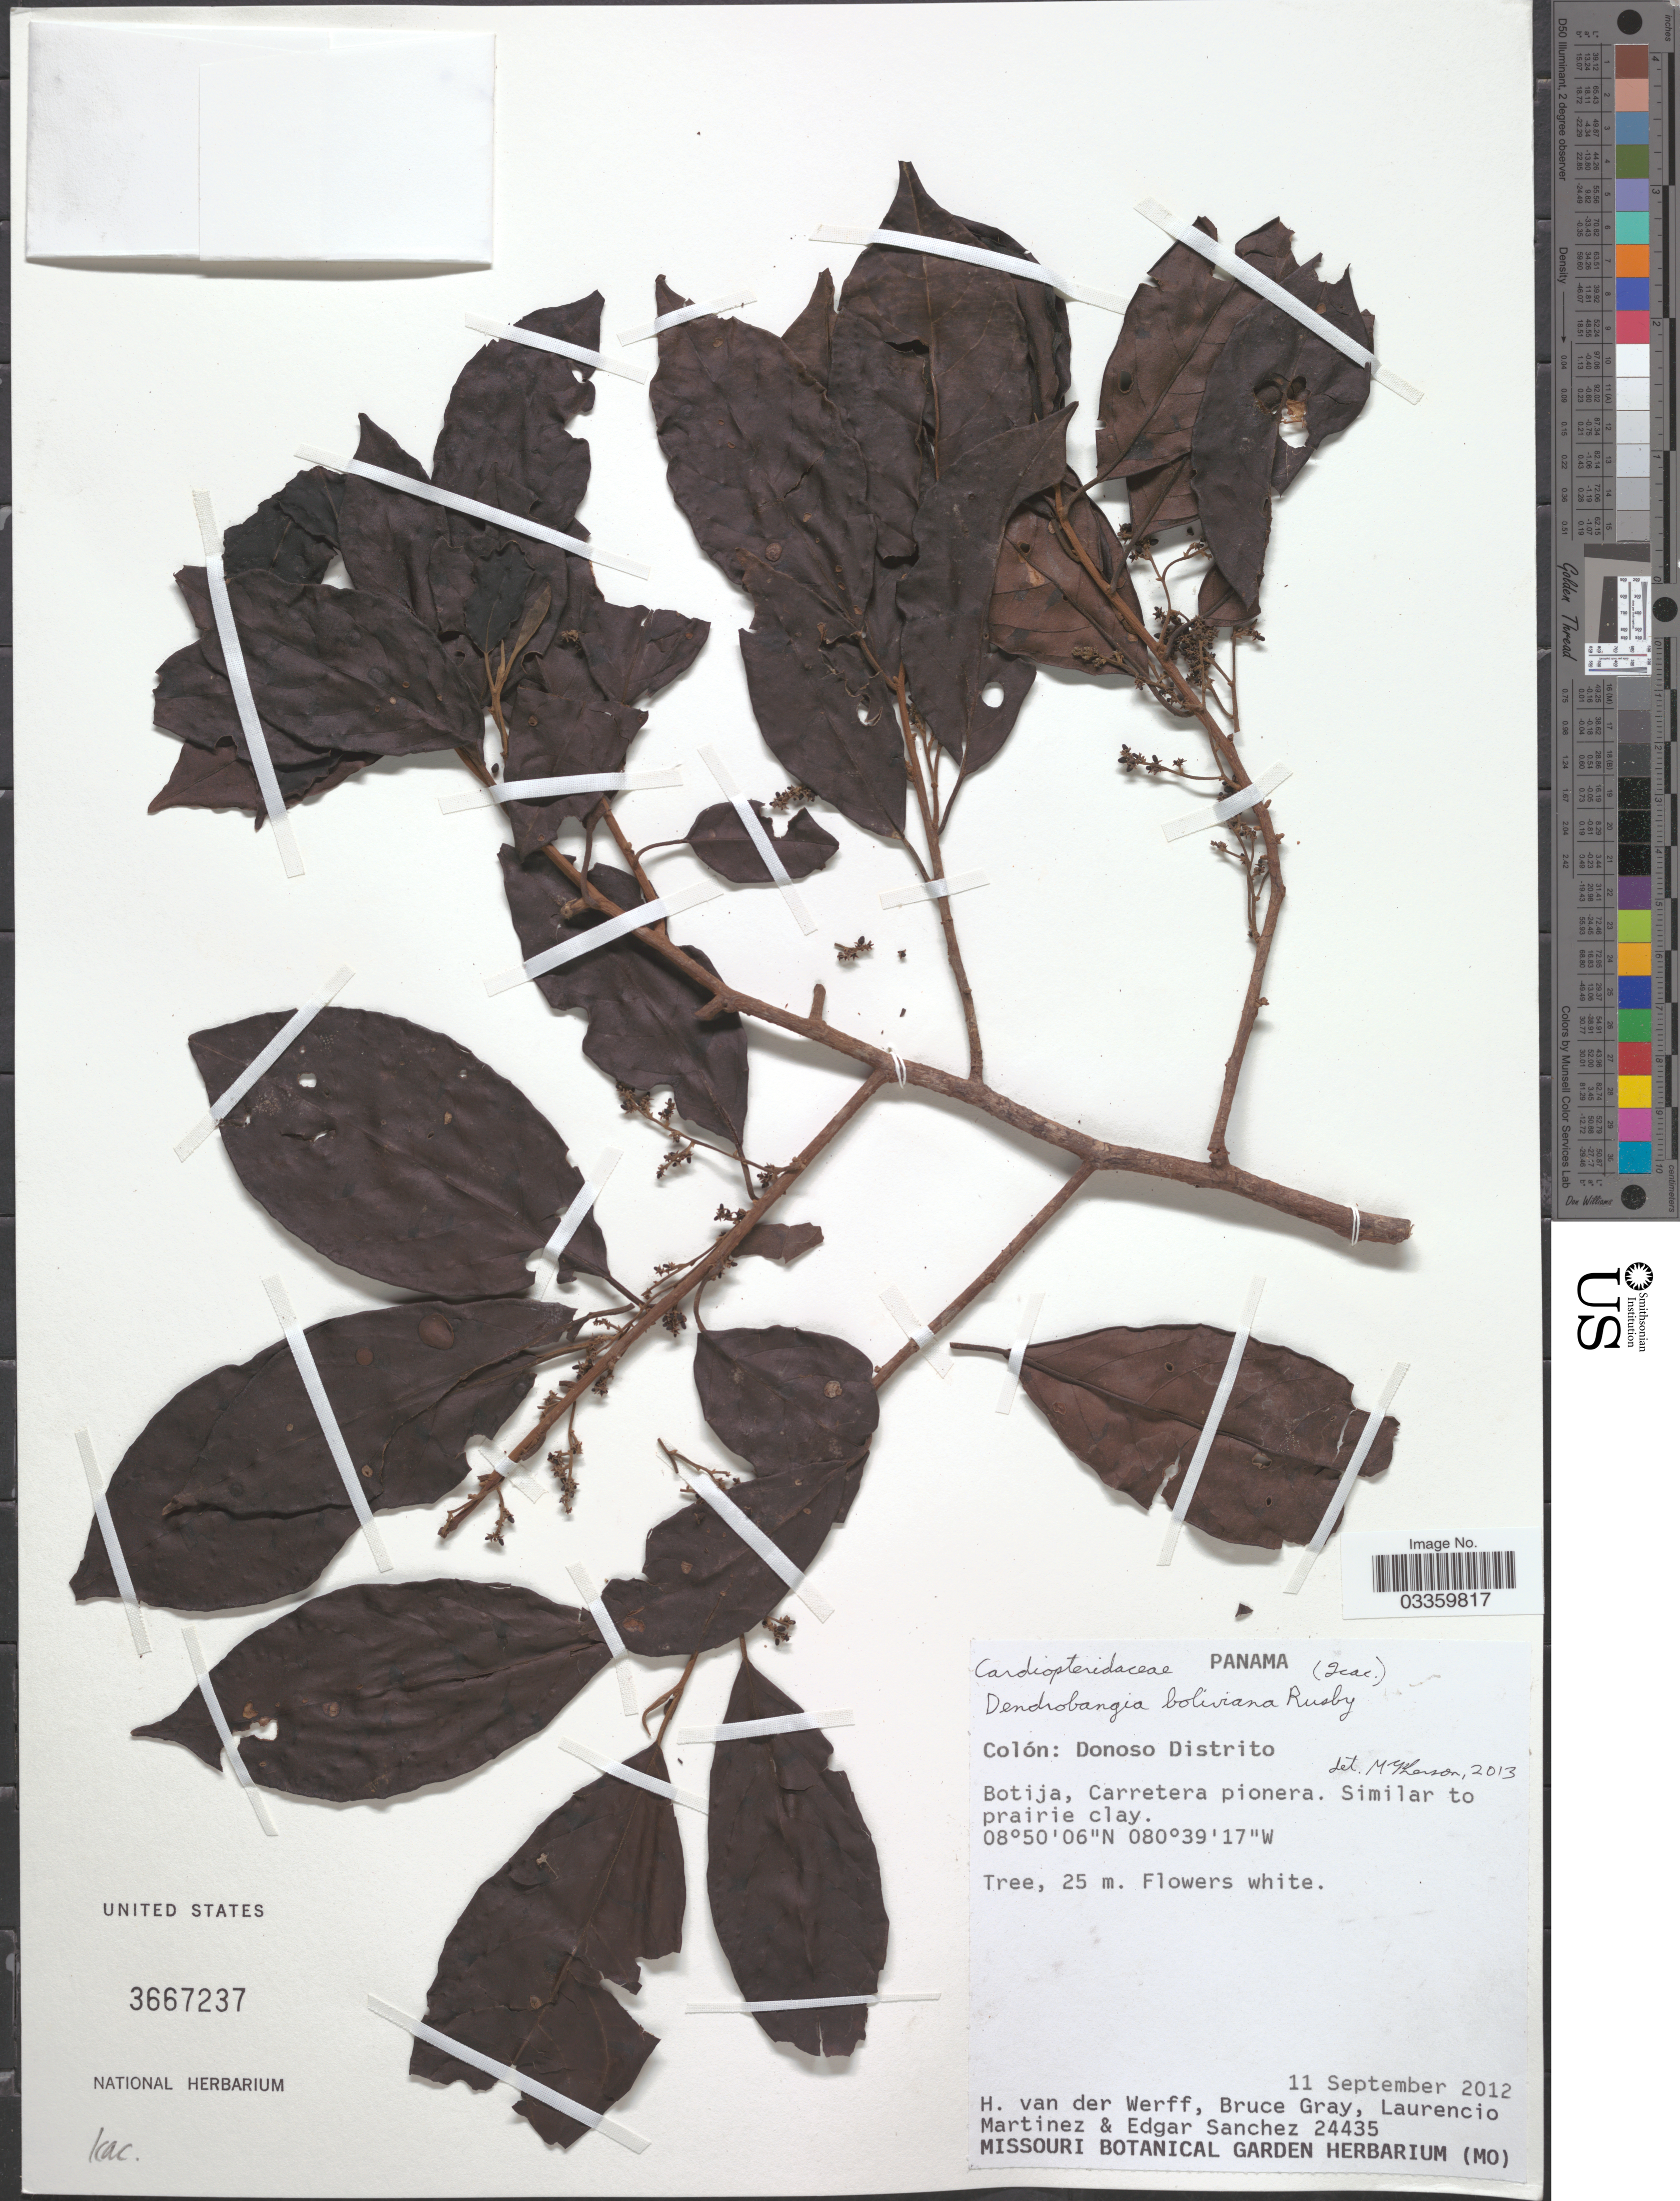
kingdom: Plantae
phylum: Tracheophyta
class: Magnoliopsida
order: Metteniusales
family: Metteniusaceae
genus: Dendrobangia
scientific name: Dendrobangia boliviana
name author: Rusby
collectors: H. van der Werff, B. Gray, L. Martinez & E. Sanchez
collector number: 24435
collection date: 2012-09-11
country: Panama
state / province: Colón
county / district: Donoso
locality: Donoso Distrito. Botija, Carretera pionera. Similar to prairie clay.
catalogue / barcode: US 3667237